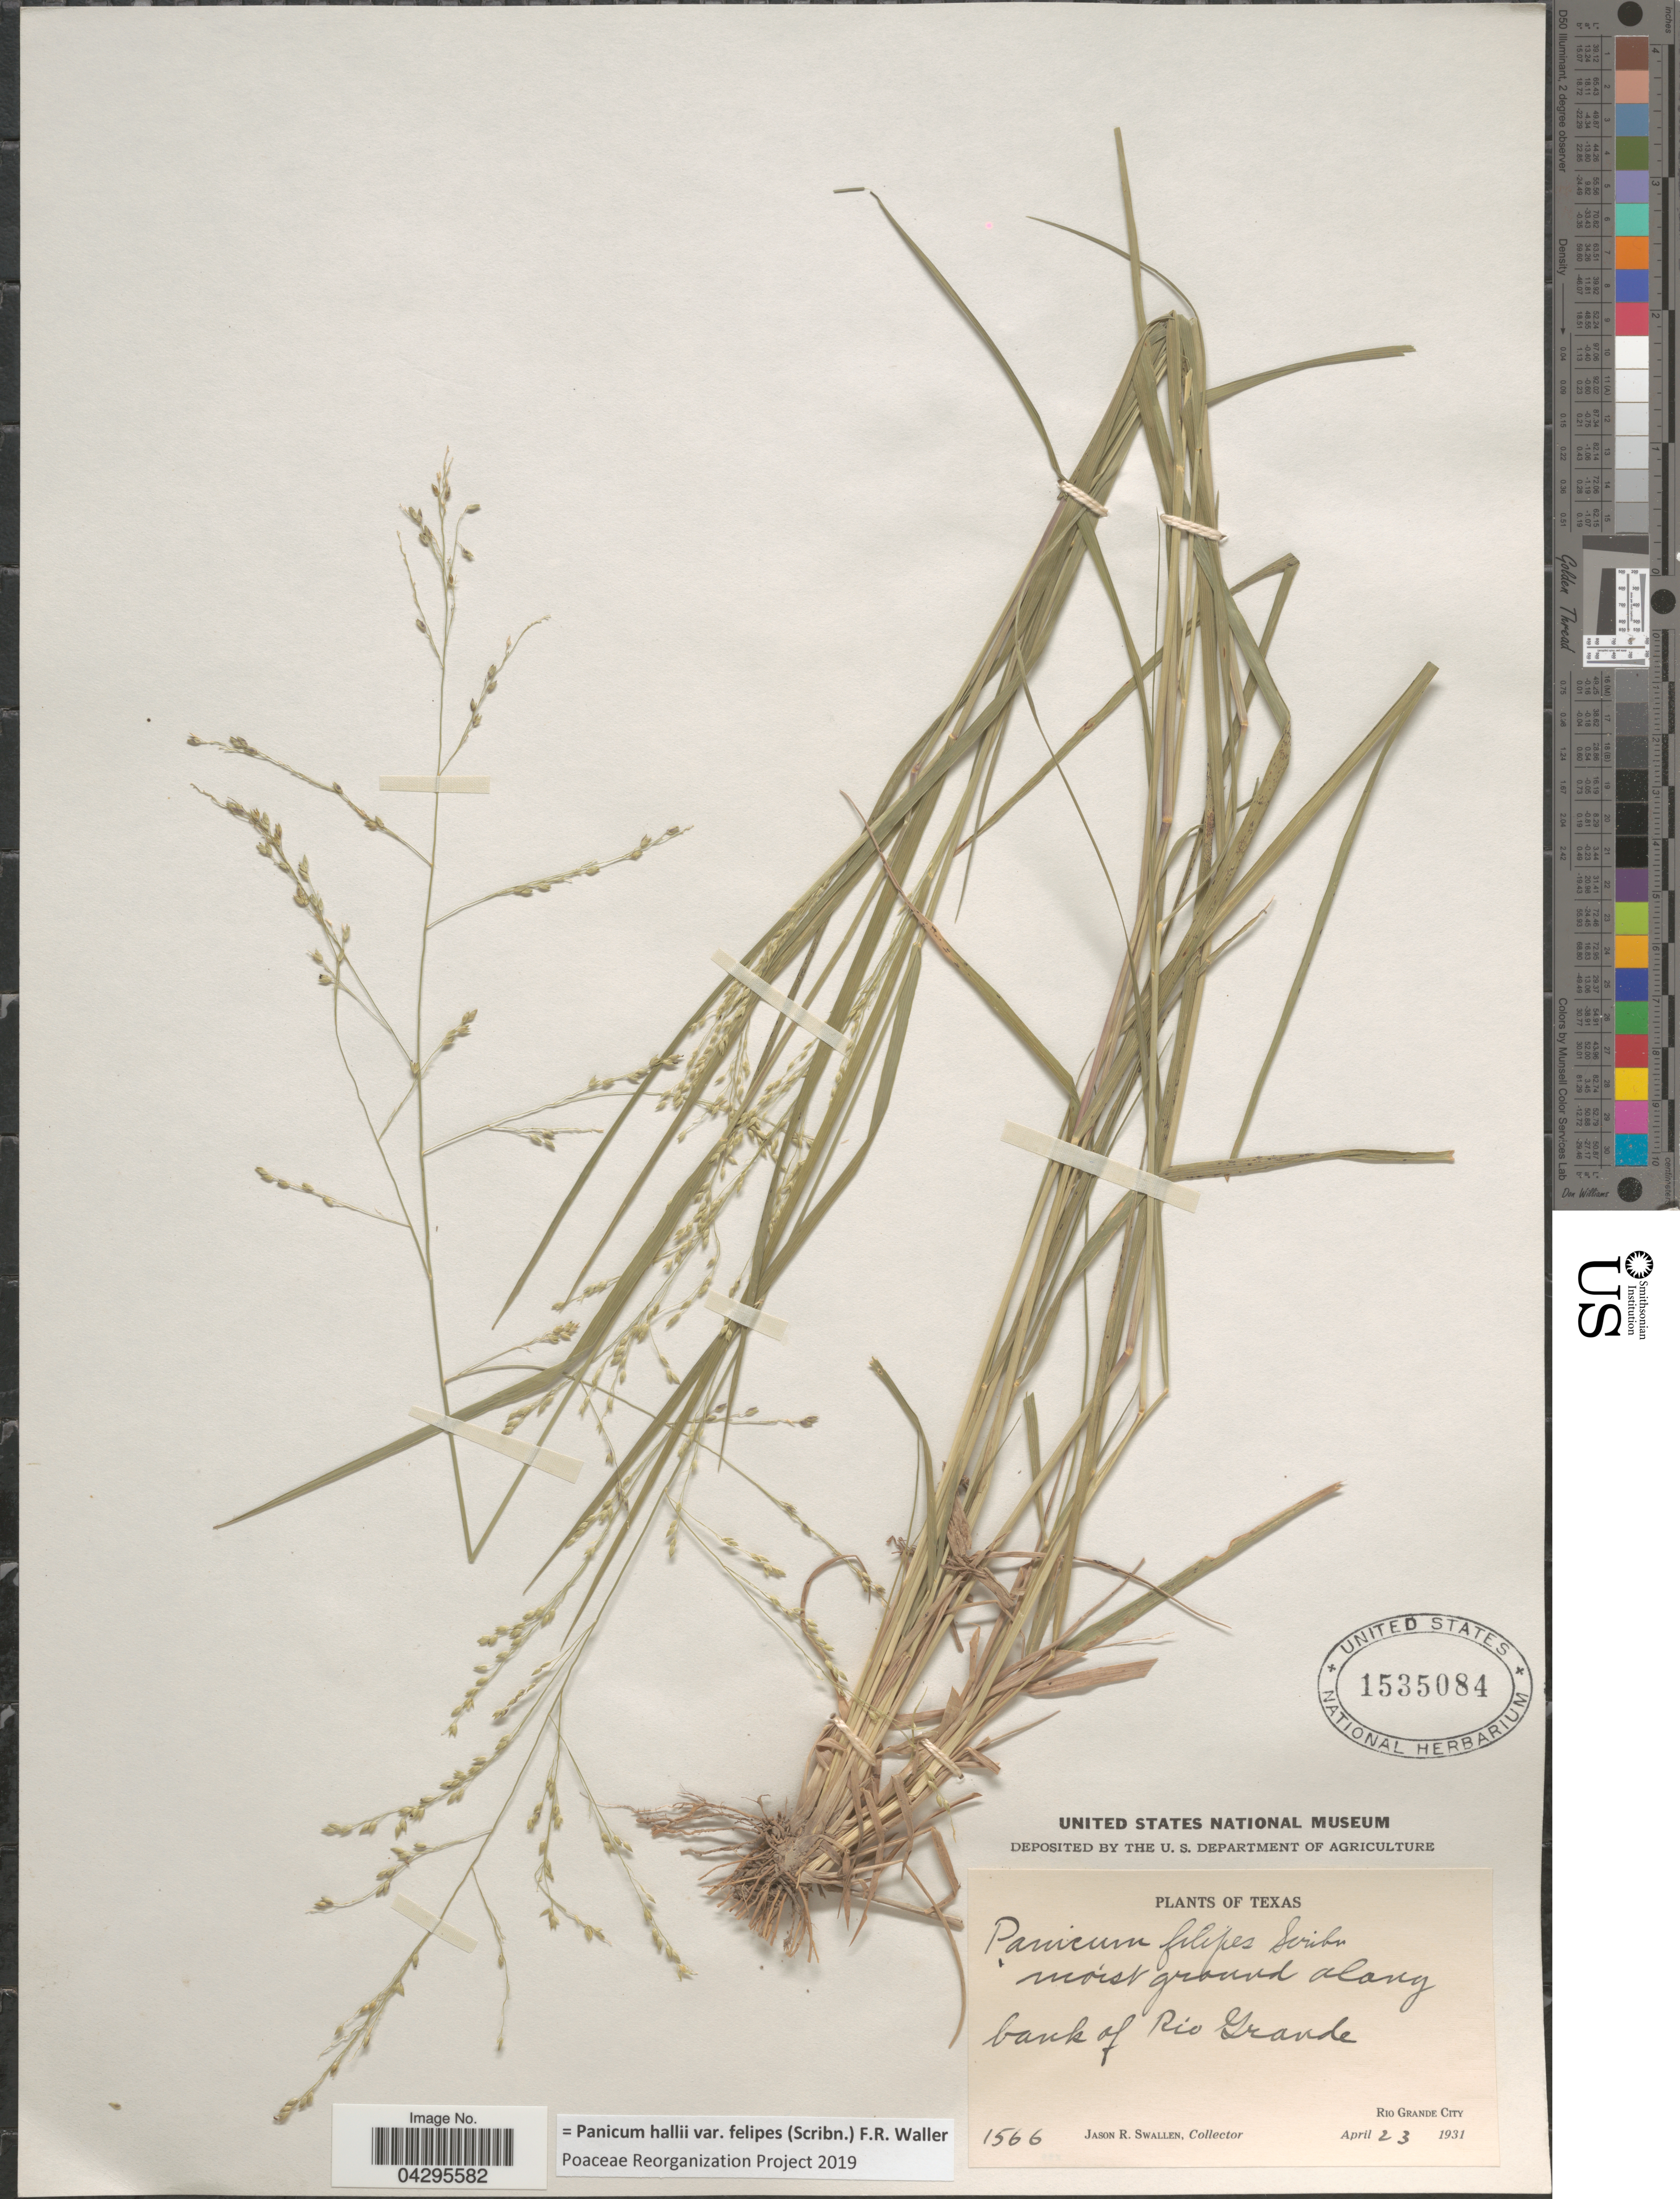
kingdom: Plantae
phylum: Tracheophyta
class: Liliopsida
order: Poales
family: Poaceae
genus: Panicum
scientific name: Panicum hallii var. felipes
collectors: J. R. Swallen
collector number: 1566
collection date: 1931-04-23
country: United States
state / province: Texas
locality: Moist ground along bank of Rio Grande. Rio Grande City.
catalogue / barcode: US 1535084